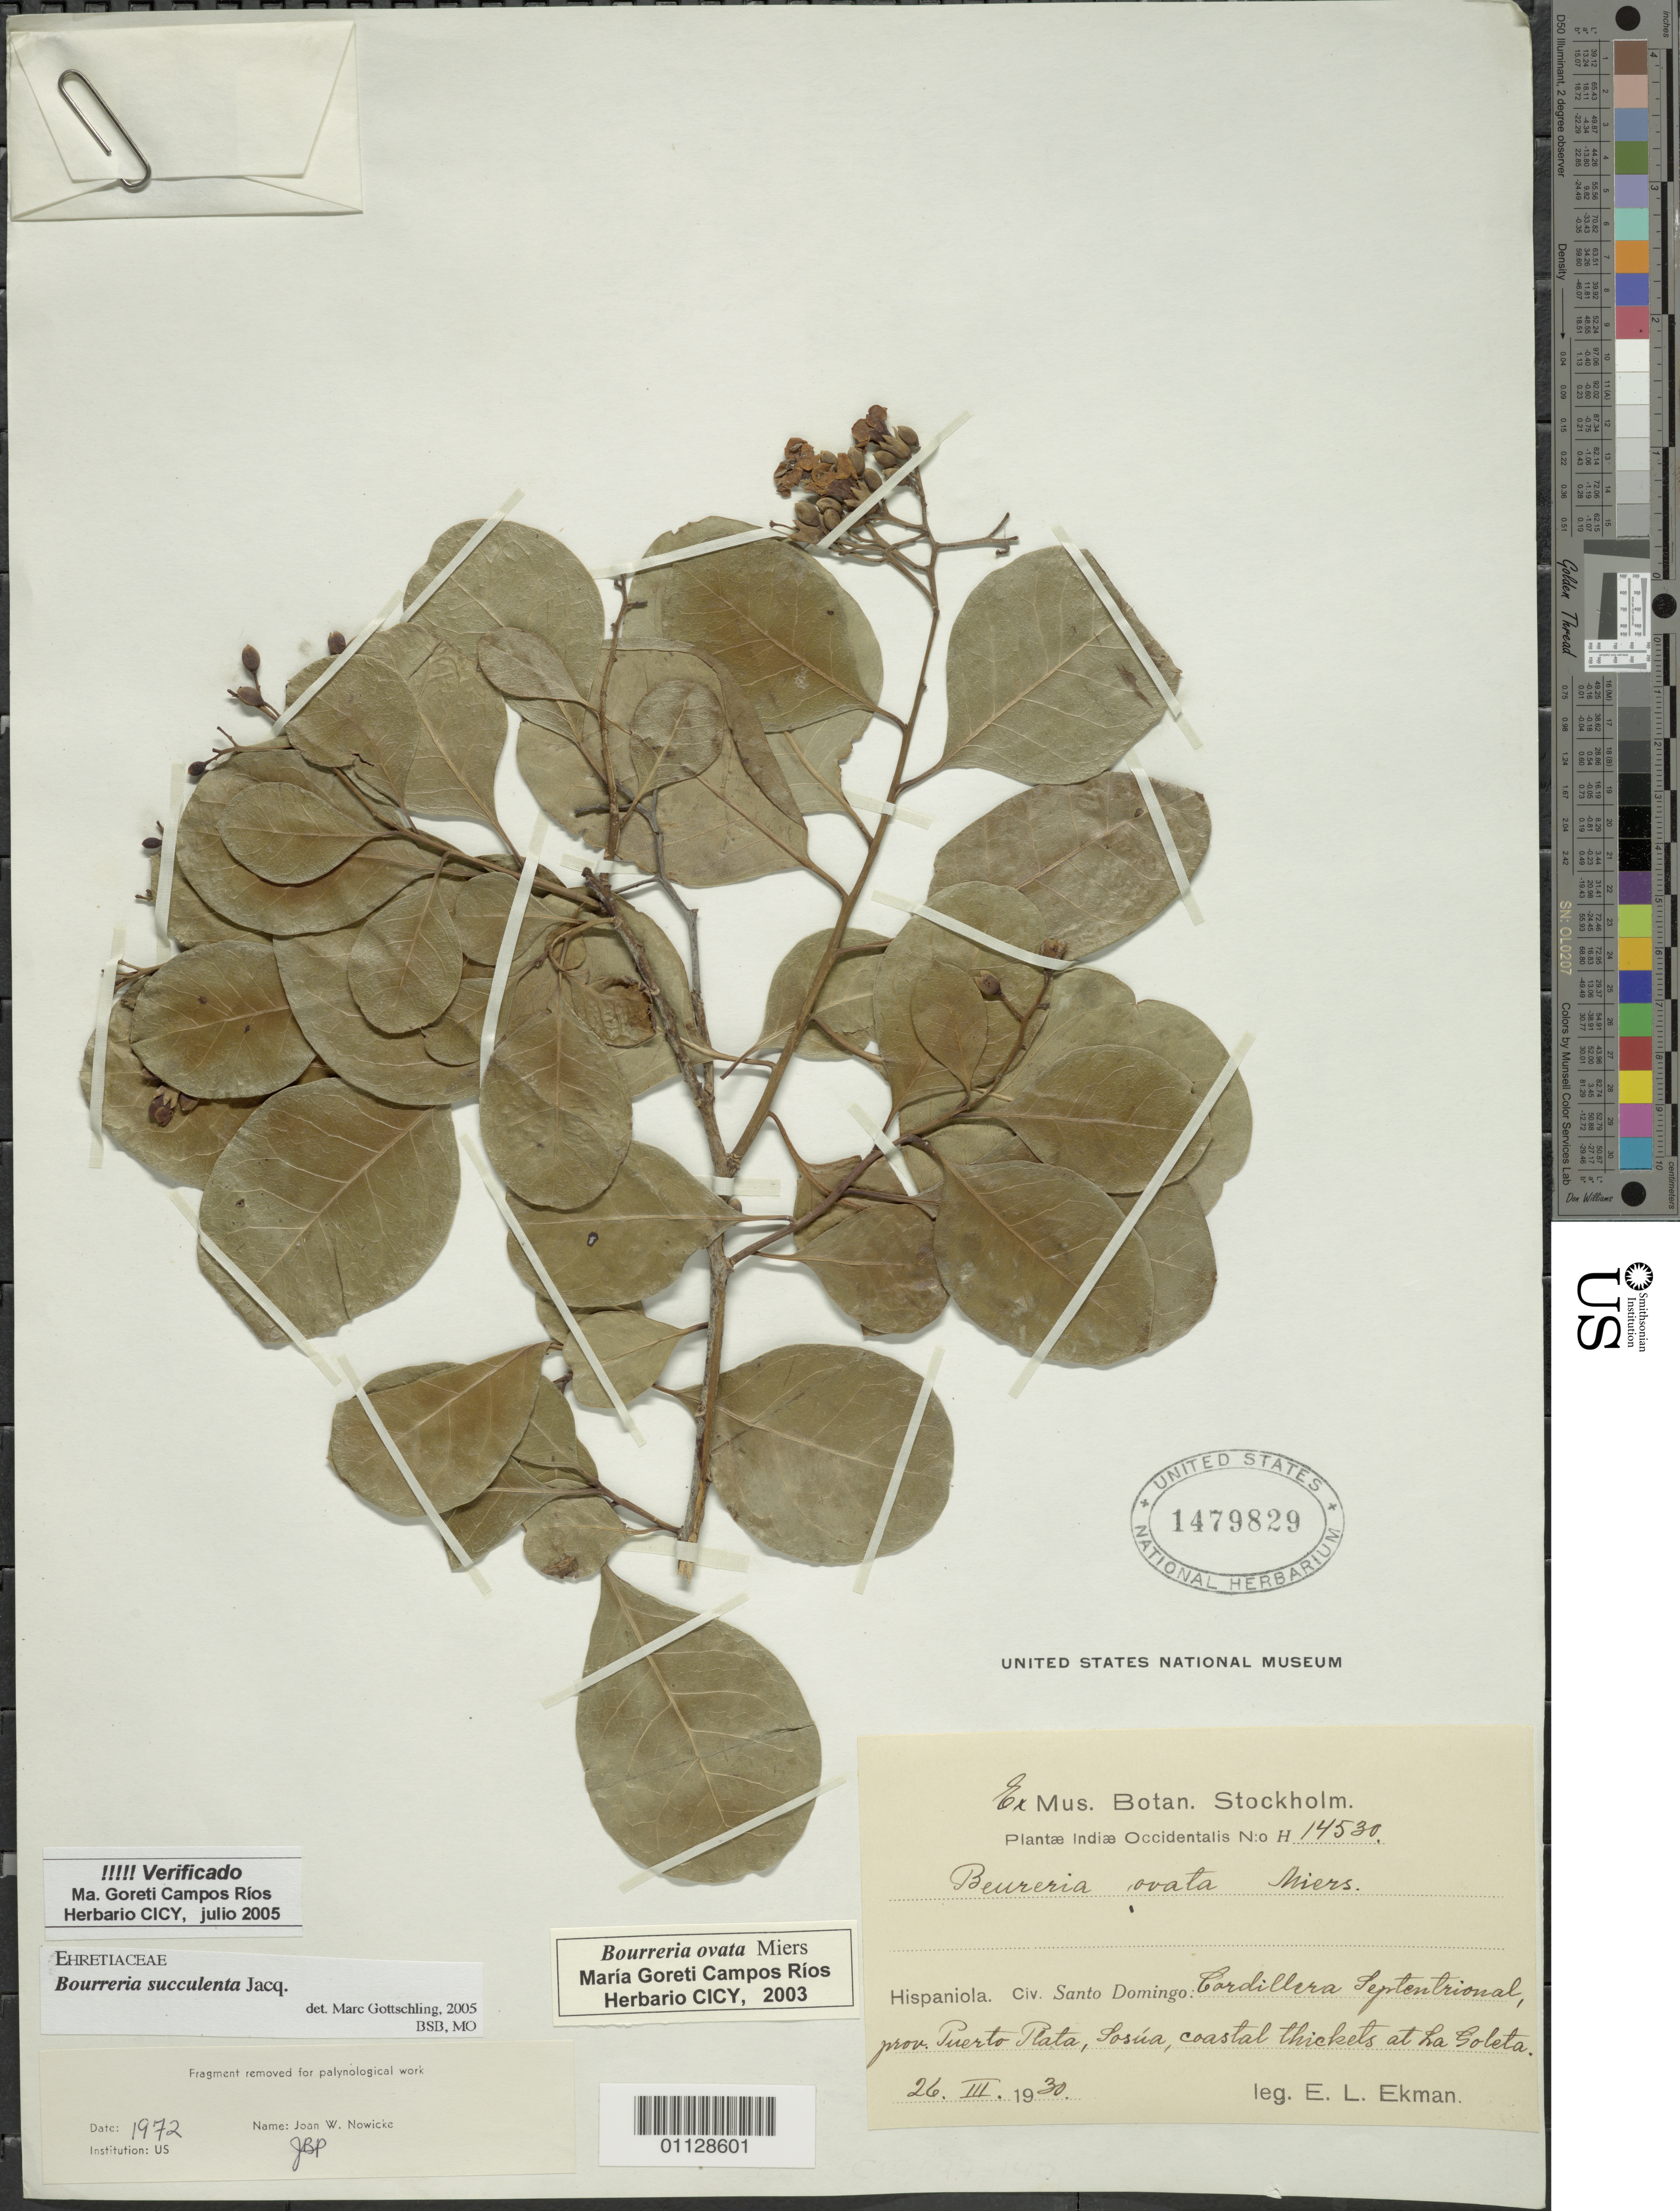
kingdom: Plantae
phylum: Tracheophyta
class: Magnoliopsida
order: Boraginales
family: Ehretiaceae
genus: Bourreria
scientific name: Bourreria succulenta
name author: Jacq.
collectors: E. L. Ekman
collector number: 14530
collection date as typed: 26 Mar 1930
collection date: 1930-03-26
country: Dominican Republic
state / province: Puerto Plata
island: Hispaniola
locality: Cordillera Septentrional, Sosúa, coastal thickets at La Goleta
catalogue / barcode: US 1479829